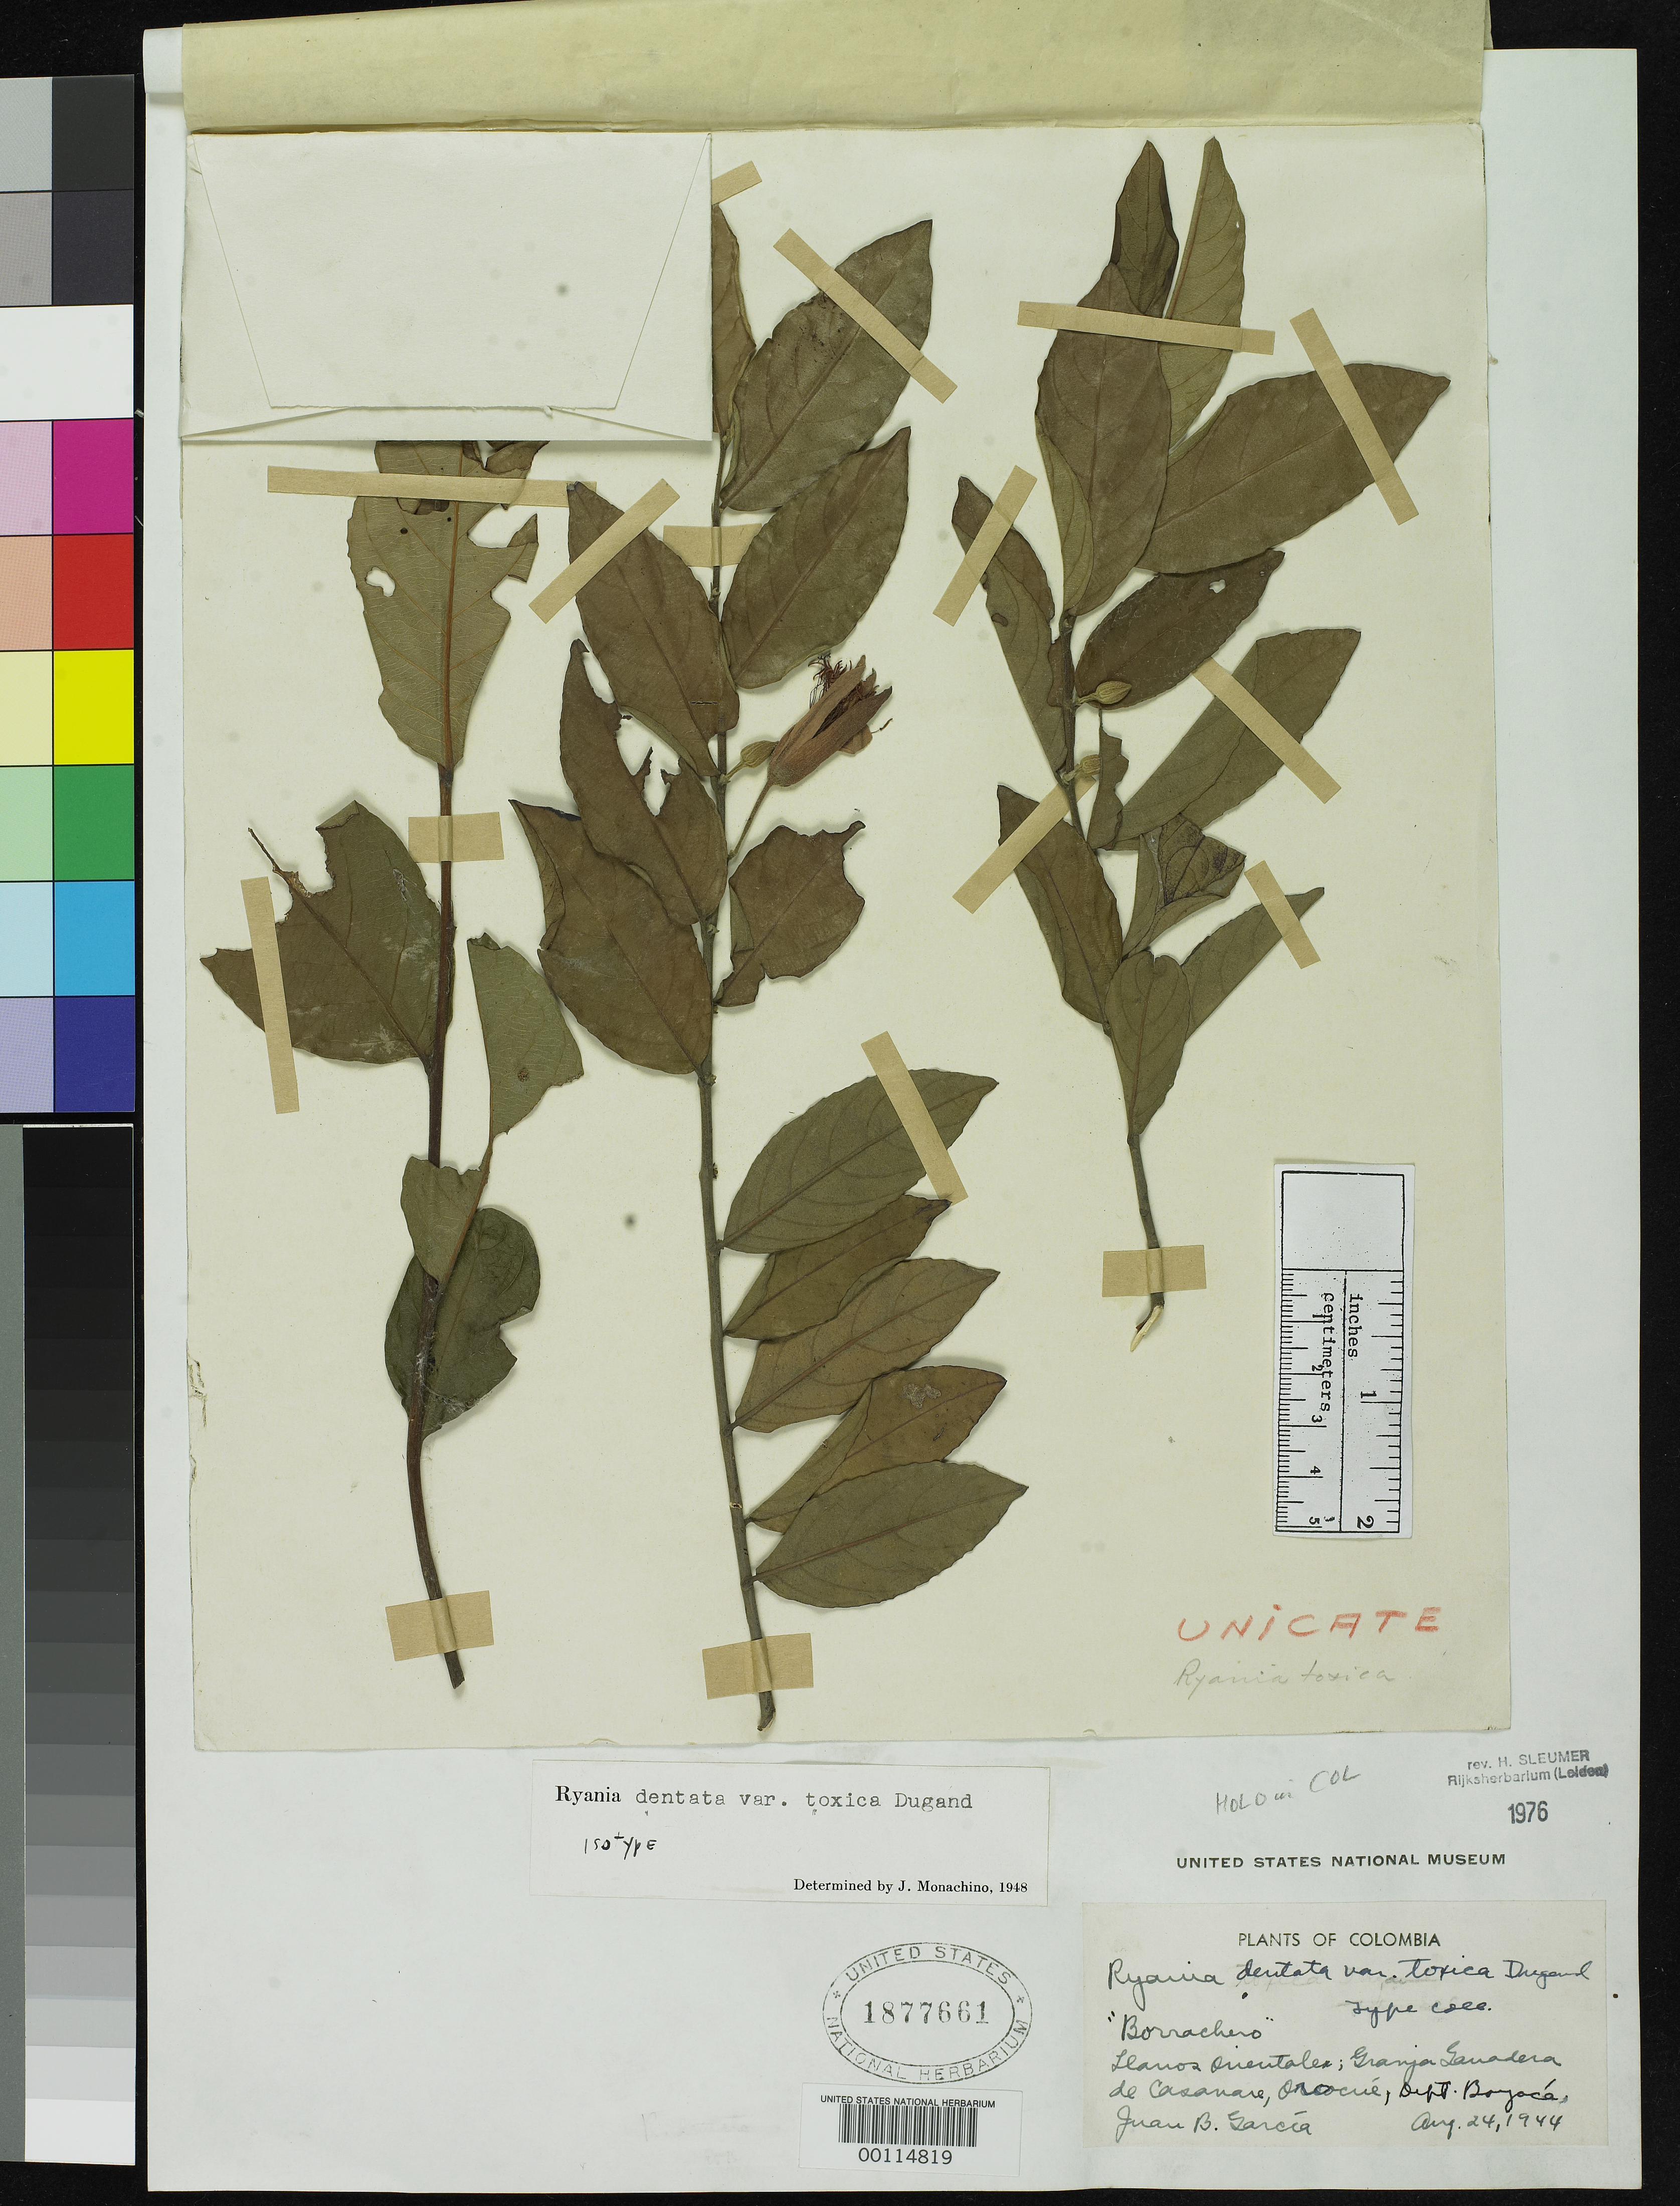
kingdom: Plantae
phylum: Tracheophyta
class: Magnoliopsida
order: Malpighiales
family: Salicaceae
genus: Ryania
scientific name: Ryania dentata var. toxica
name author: Dugand G.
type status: Isotype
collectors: H. García Barriga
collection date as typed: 24 Aug 1944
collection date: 1944-08-24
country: Colombia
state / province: Boyacá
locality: Llanos Orientales, Granya Saudera DeCasanau, Orocue.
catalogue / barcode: US 1877661